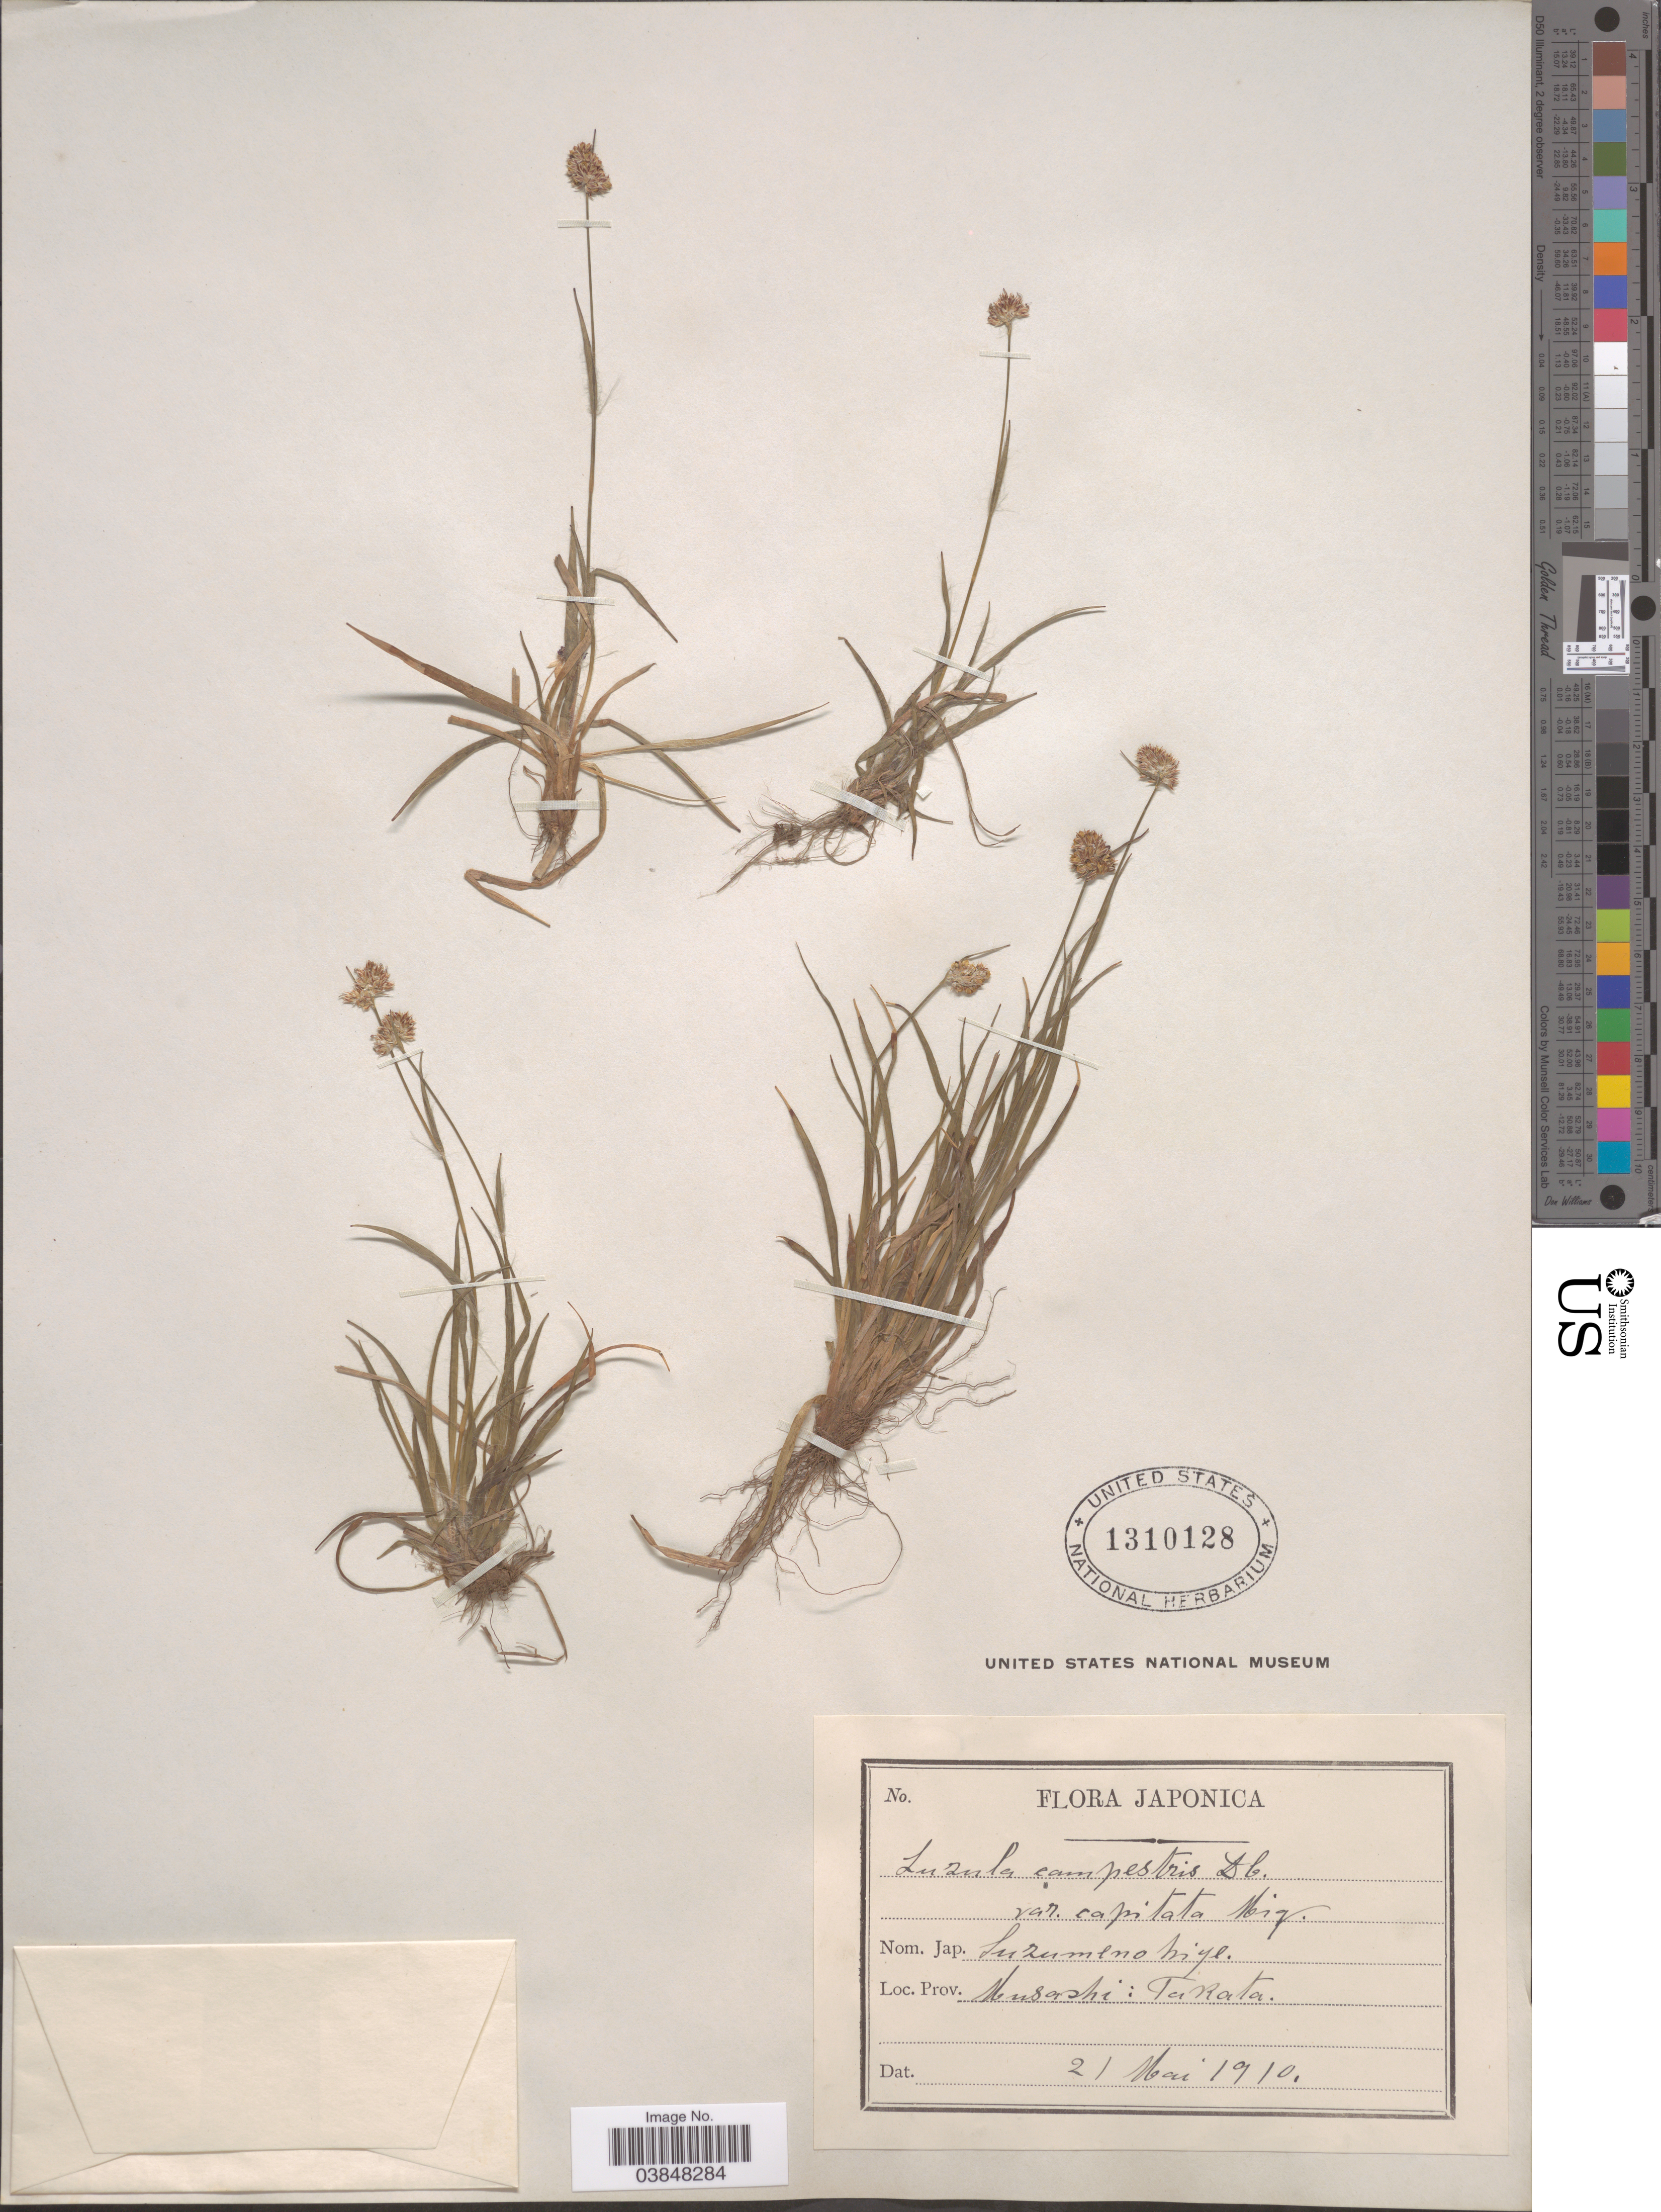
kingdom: Plantae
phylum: Tracheophyta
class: Liliopsida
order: Poales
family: Juncaceae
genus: Luzula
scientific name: Luzula capitata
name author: (Miq. ex Franch. & Sav.) Kom.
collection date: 1910-05-21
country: Japan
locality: Musashi: Takata.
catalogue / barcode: US 1310128